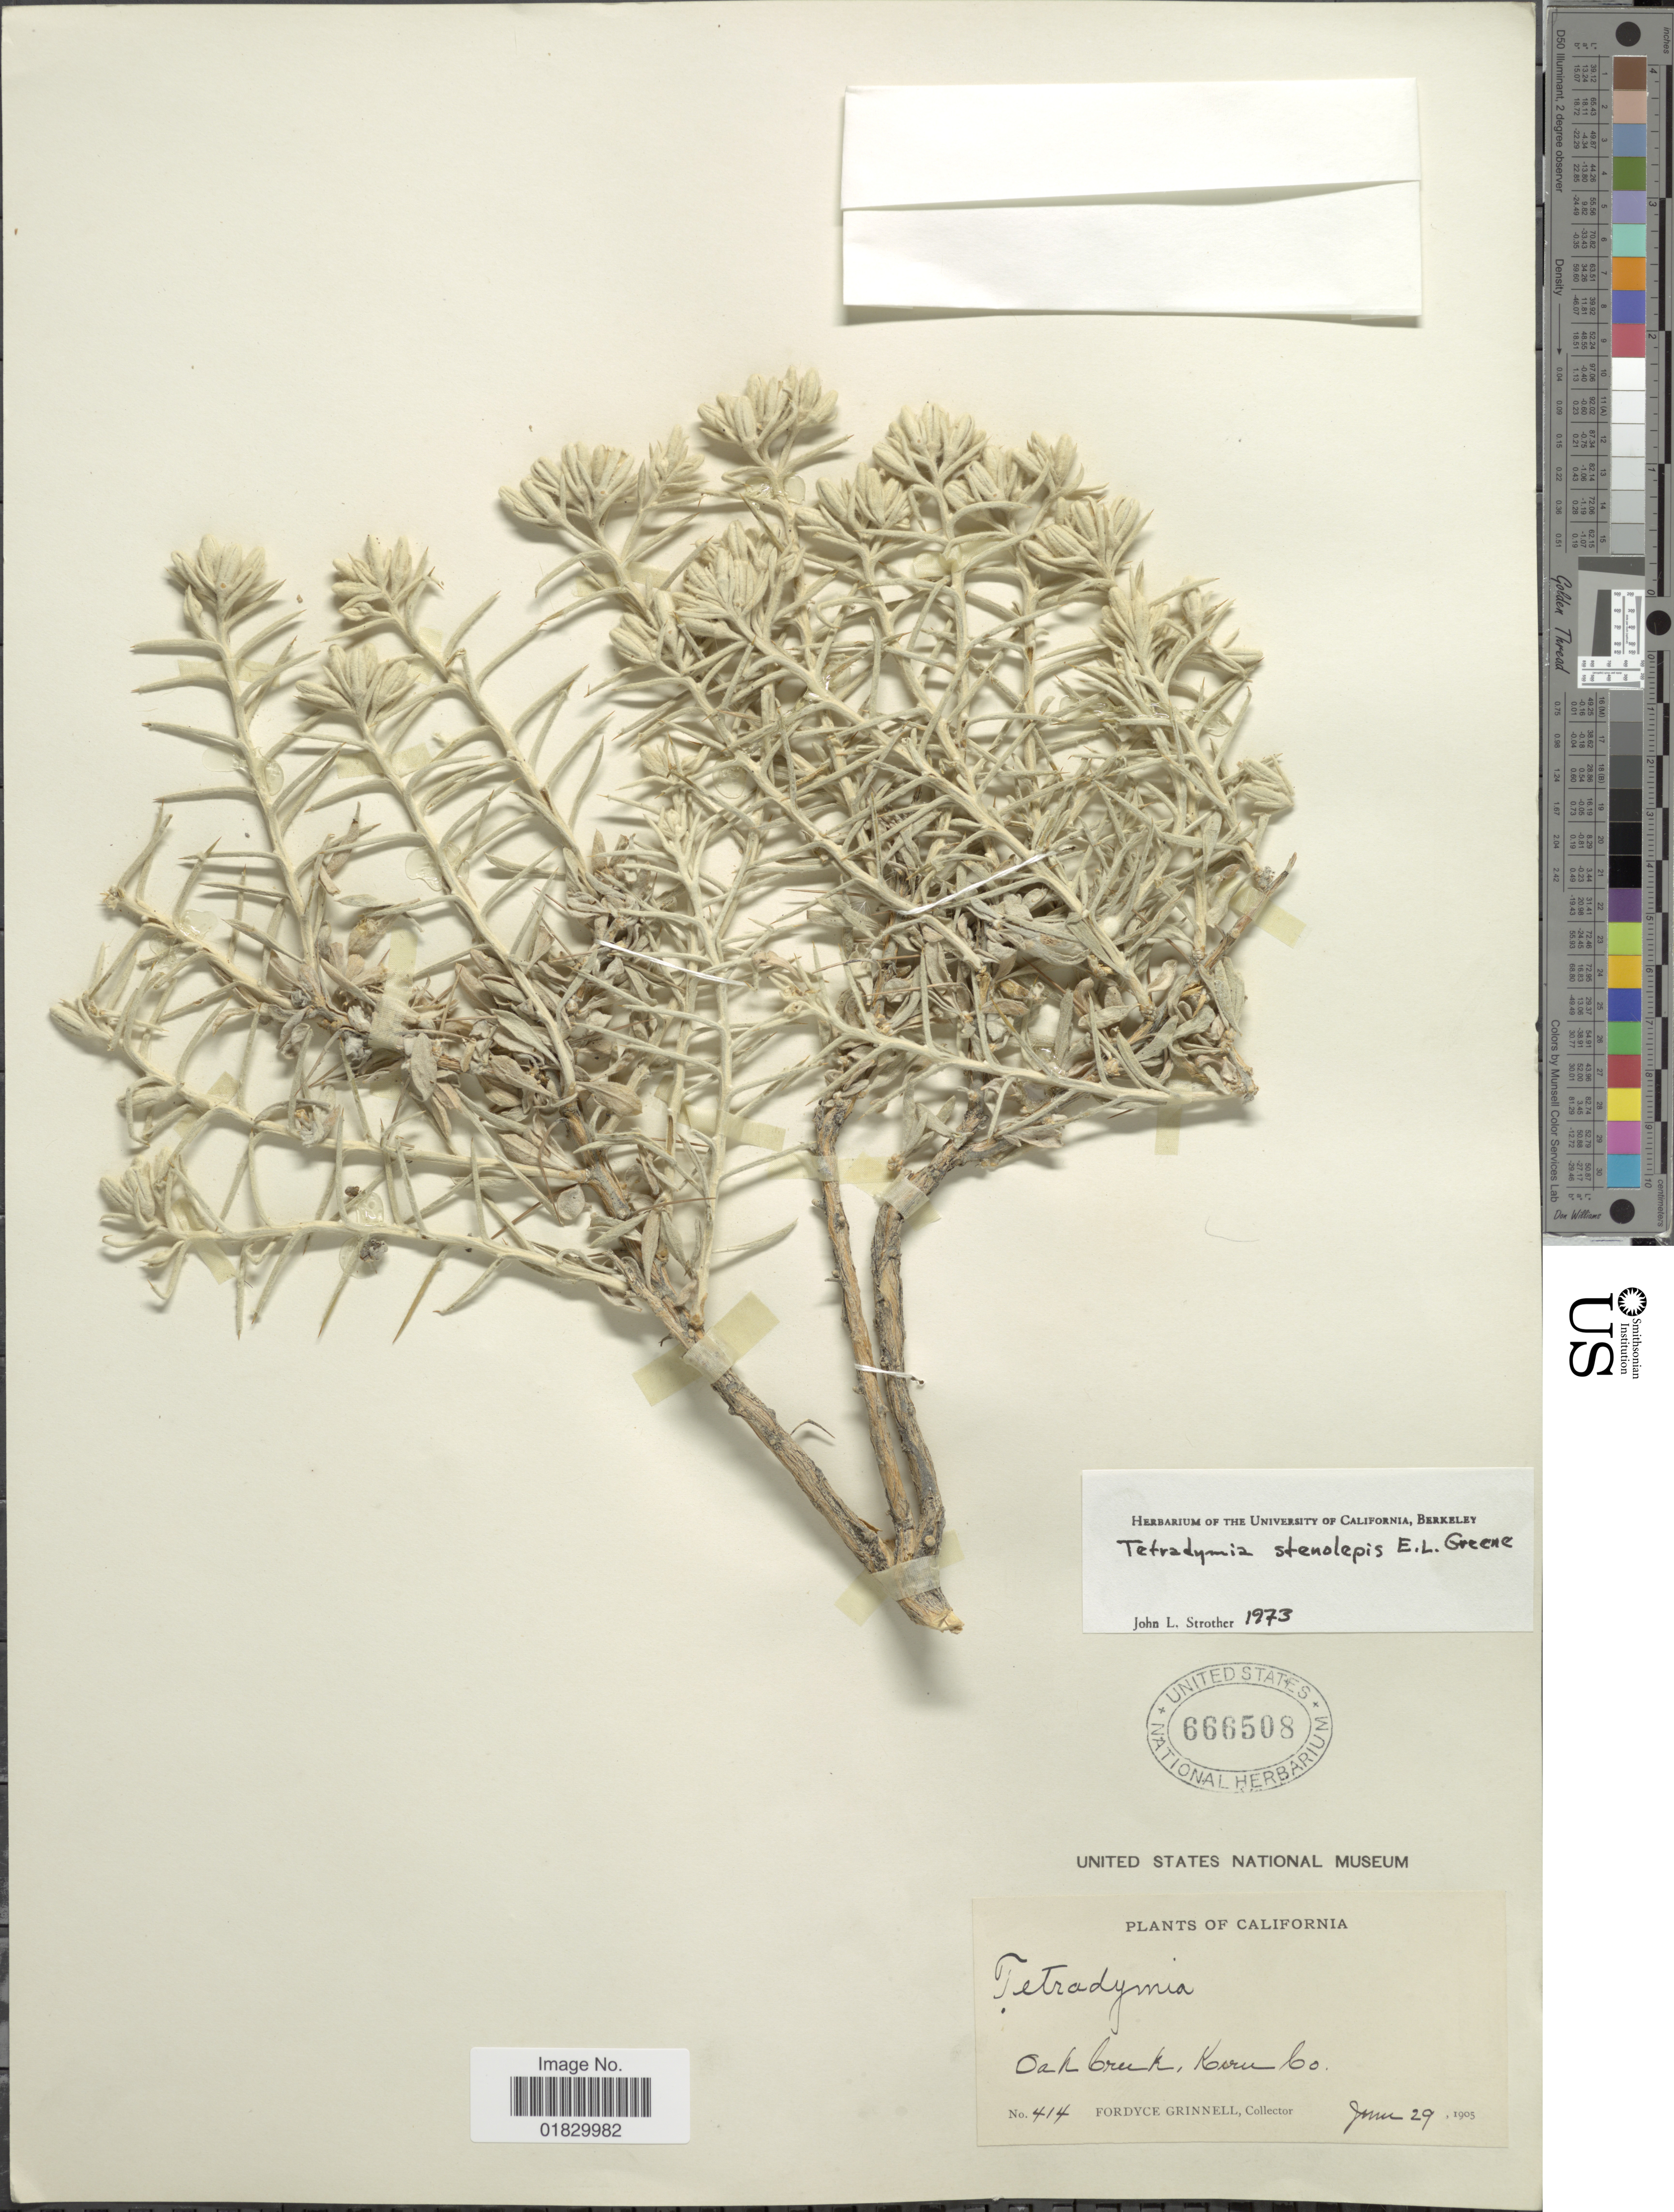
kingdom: Plantae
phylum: Tracheophyta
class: Magnoliopsida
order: Asterales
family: Asteraceae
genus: Tetradymia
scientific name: Tetradymia stenolepis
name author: Greene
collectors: F. Grinnell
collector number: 414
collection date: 1905-06-29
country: United States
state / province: California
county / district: Kern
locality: Oak Creek, Kern Co.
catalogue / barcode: US 666508